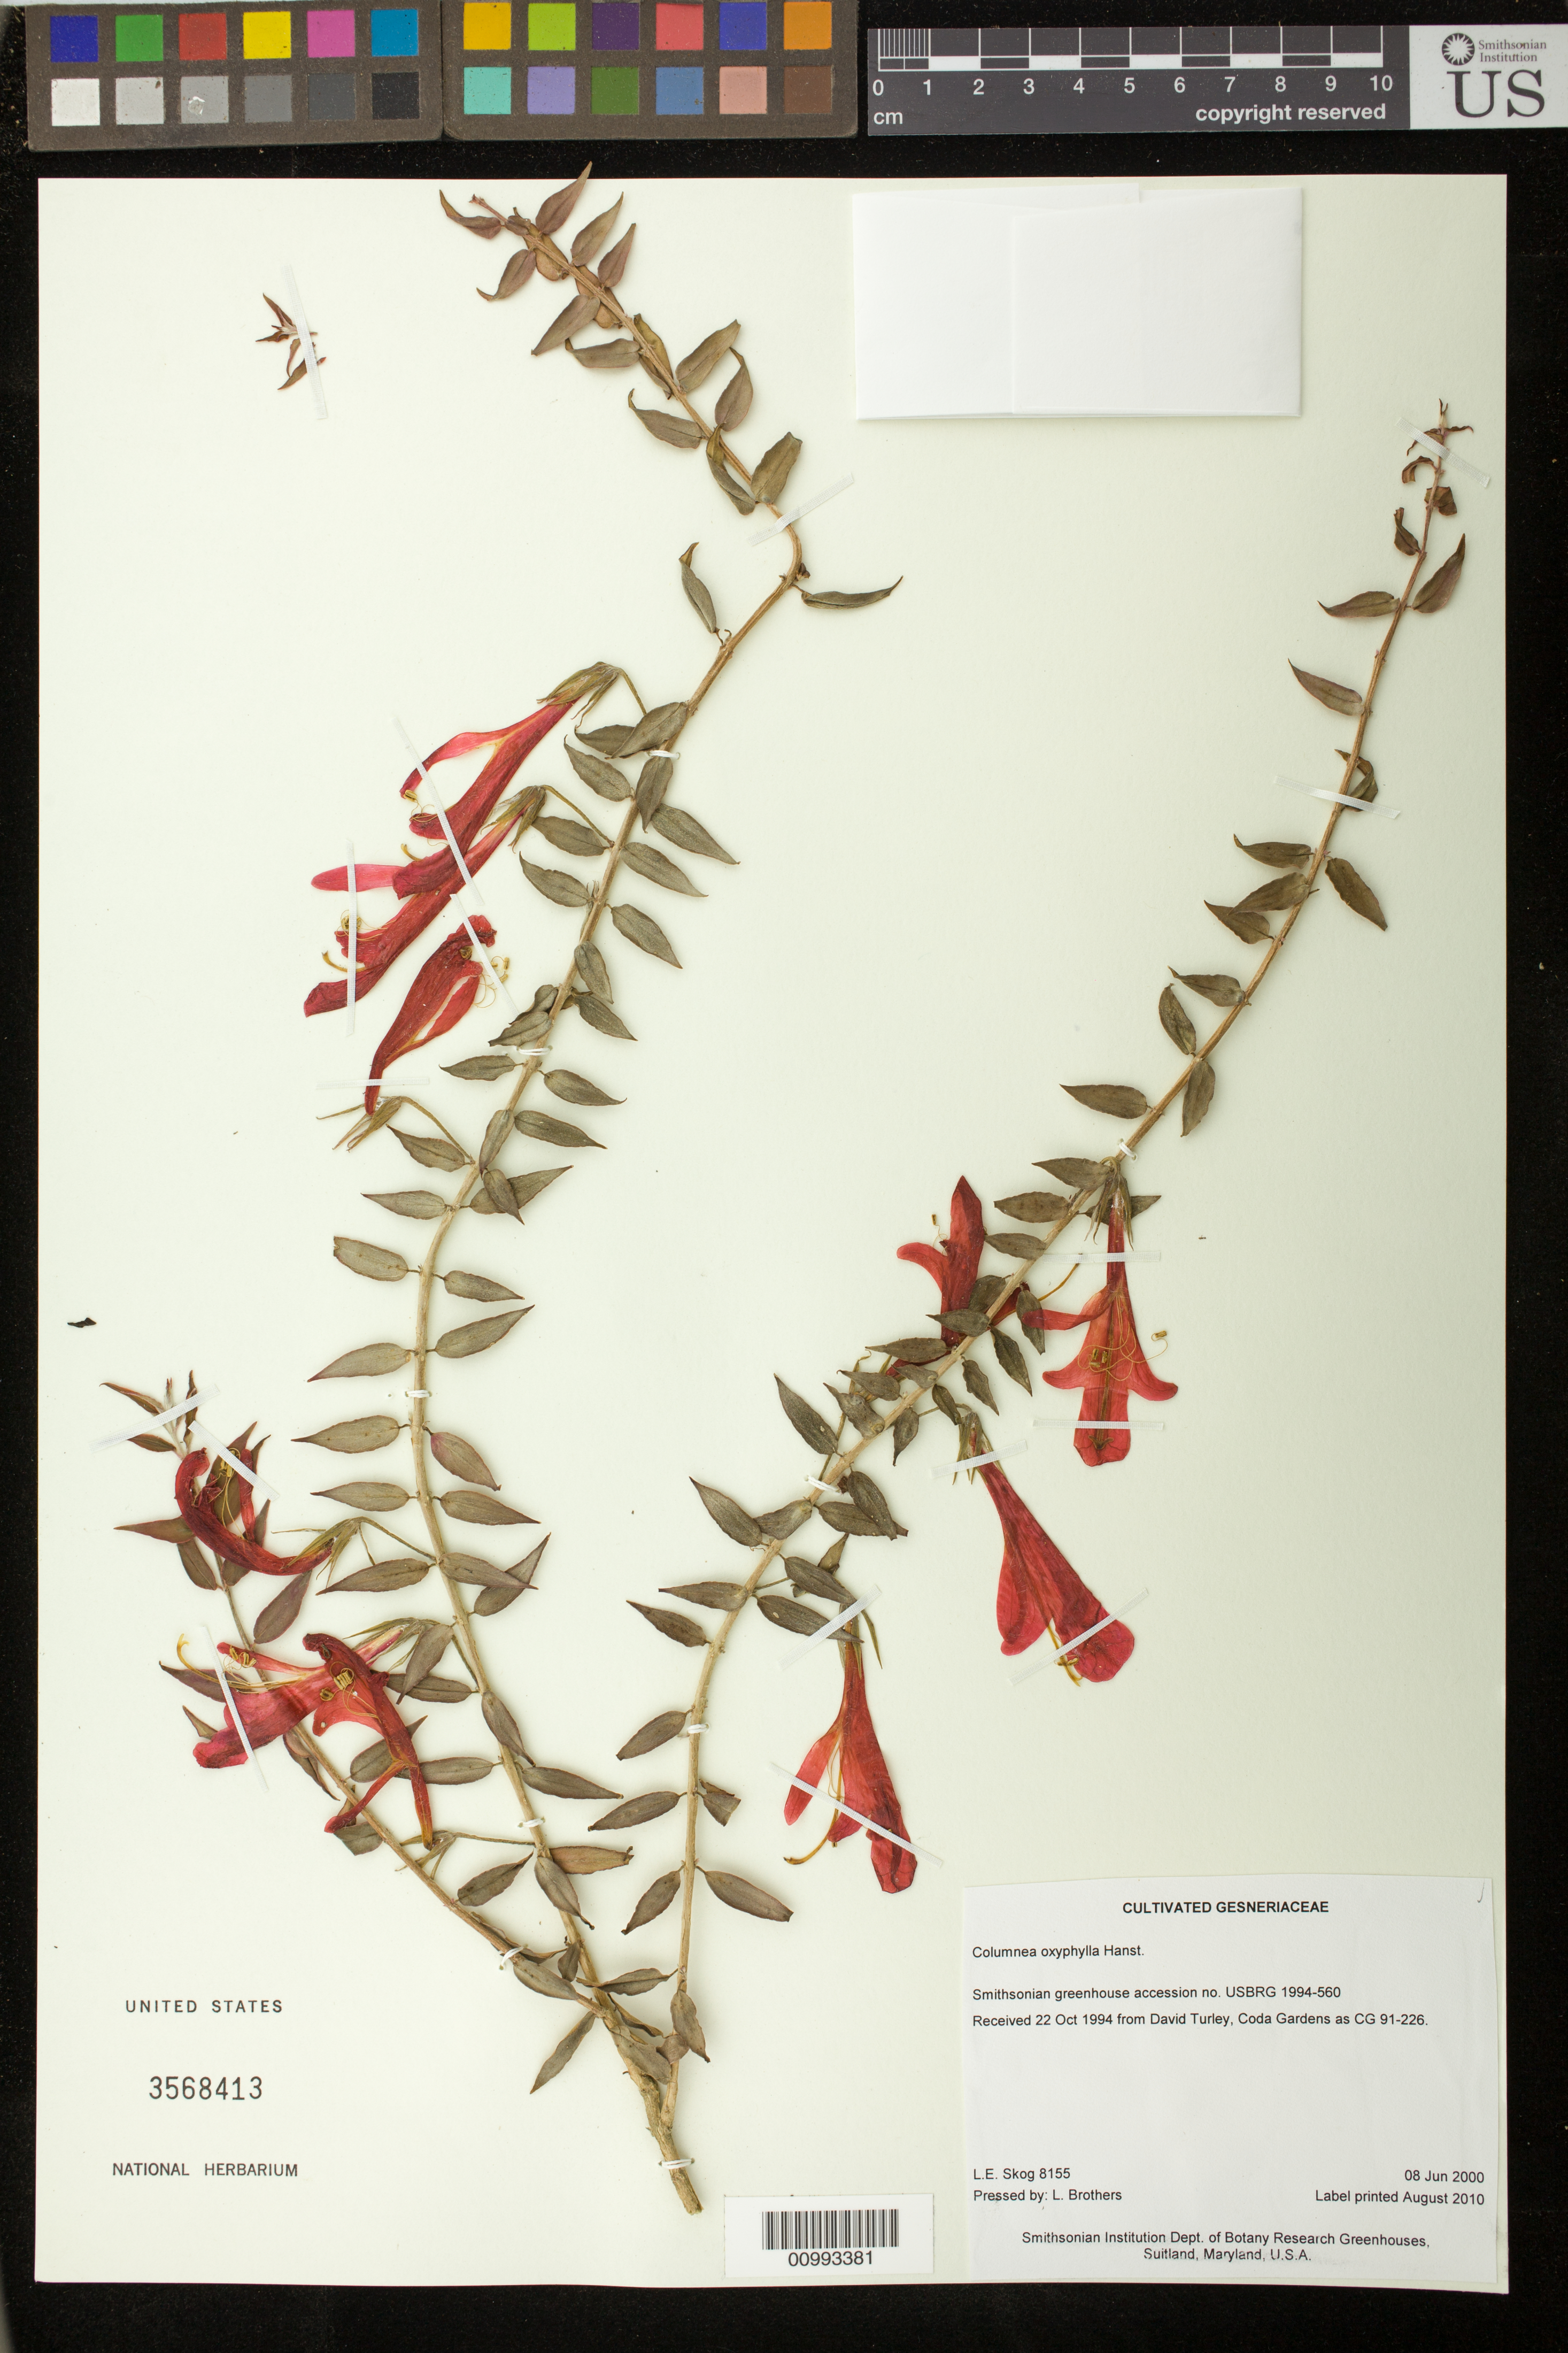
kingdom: Plantae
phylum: Tracheophyta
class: Magnoliopsida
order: Lamiales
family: Gesneriaceae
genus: Columnea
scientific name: Columnea oxyphylla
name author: Hanst.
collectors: L. E. Skog & L. Brothers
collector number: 8155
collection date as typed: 08 Jun 2000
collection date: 2000-06-08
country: United States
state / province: Maryland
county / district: Prince George's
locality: Smithsonian Institution Dept. of Botany Research Greenhouses, Suitland, Maryland, U.S.A.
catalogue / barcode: US 3568413